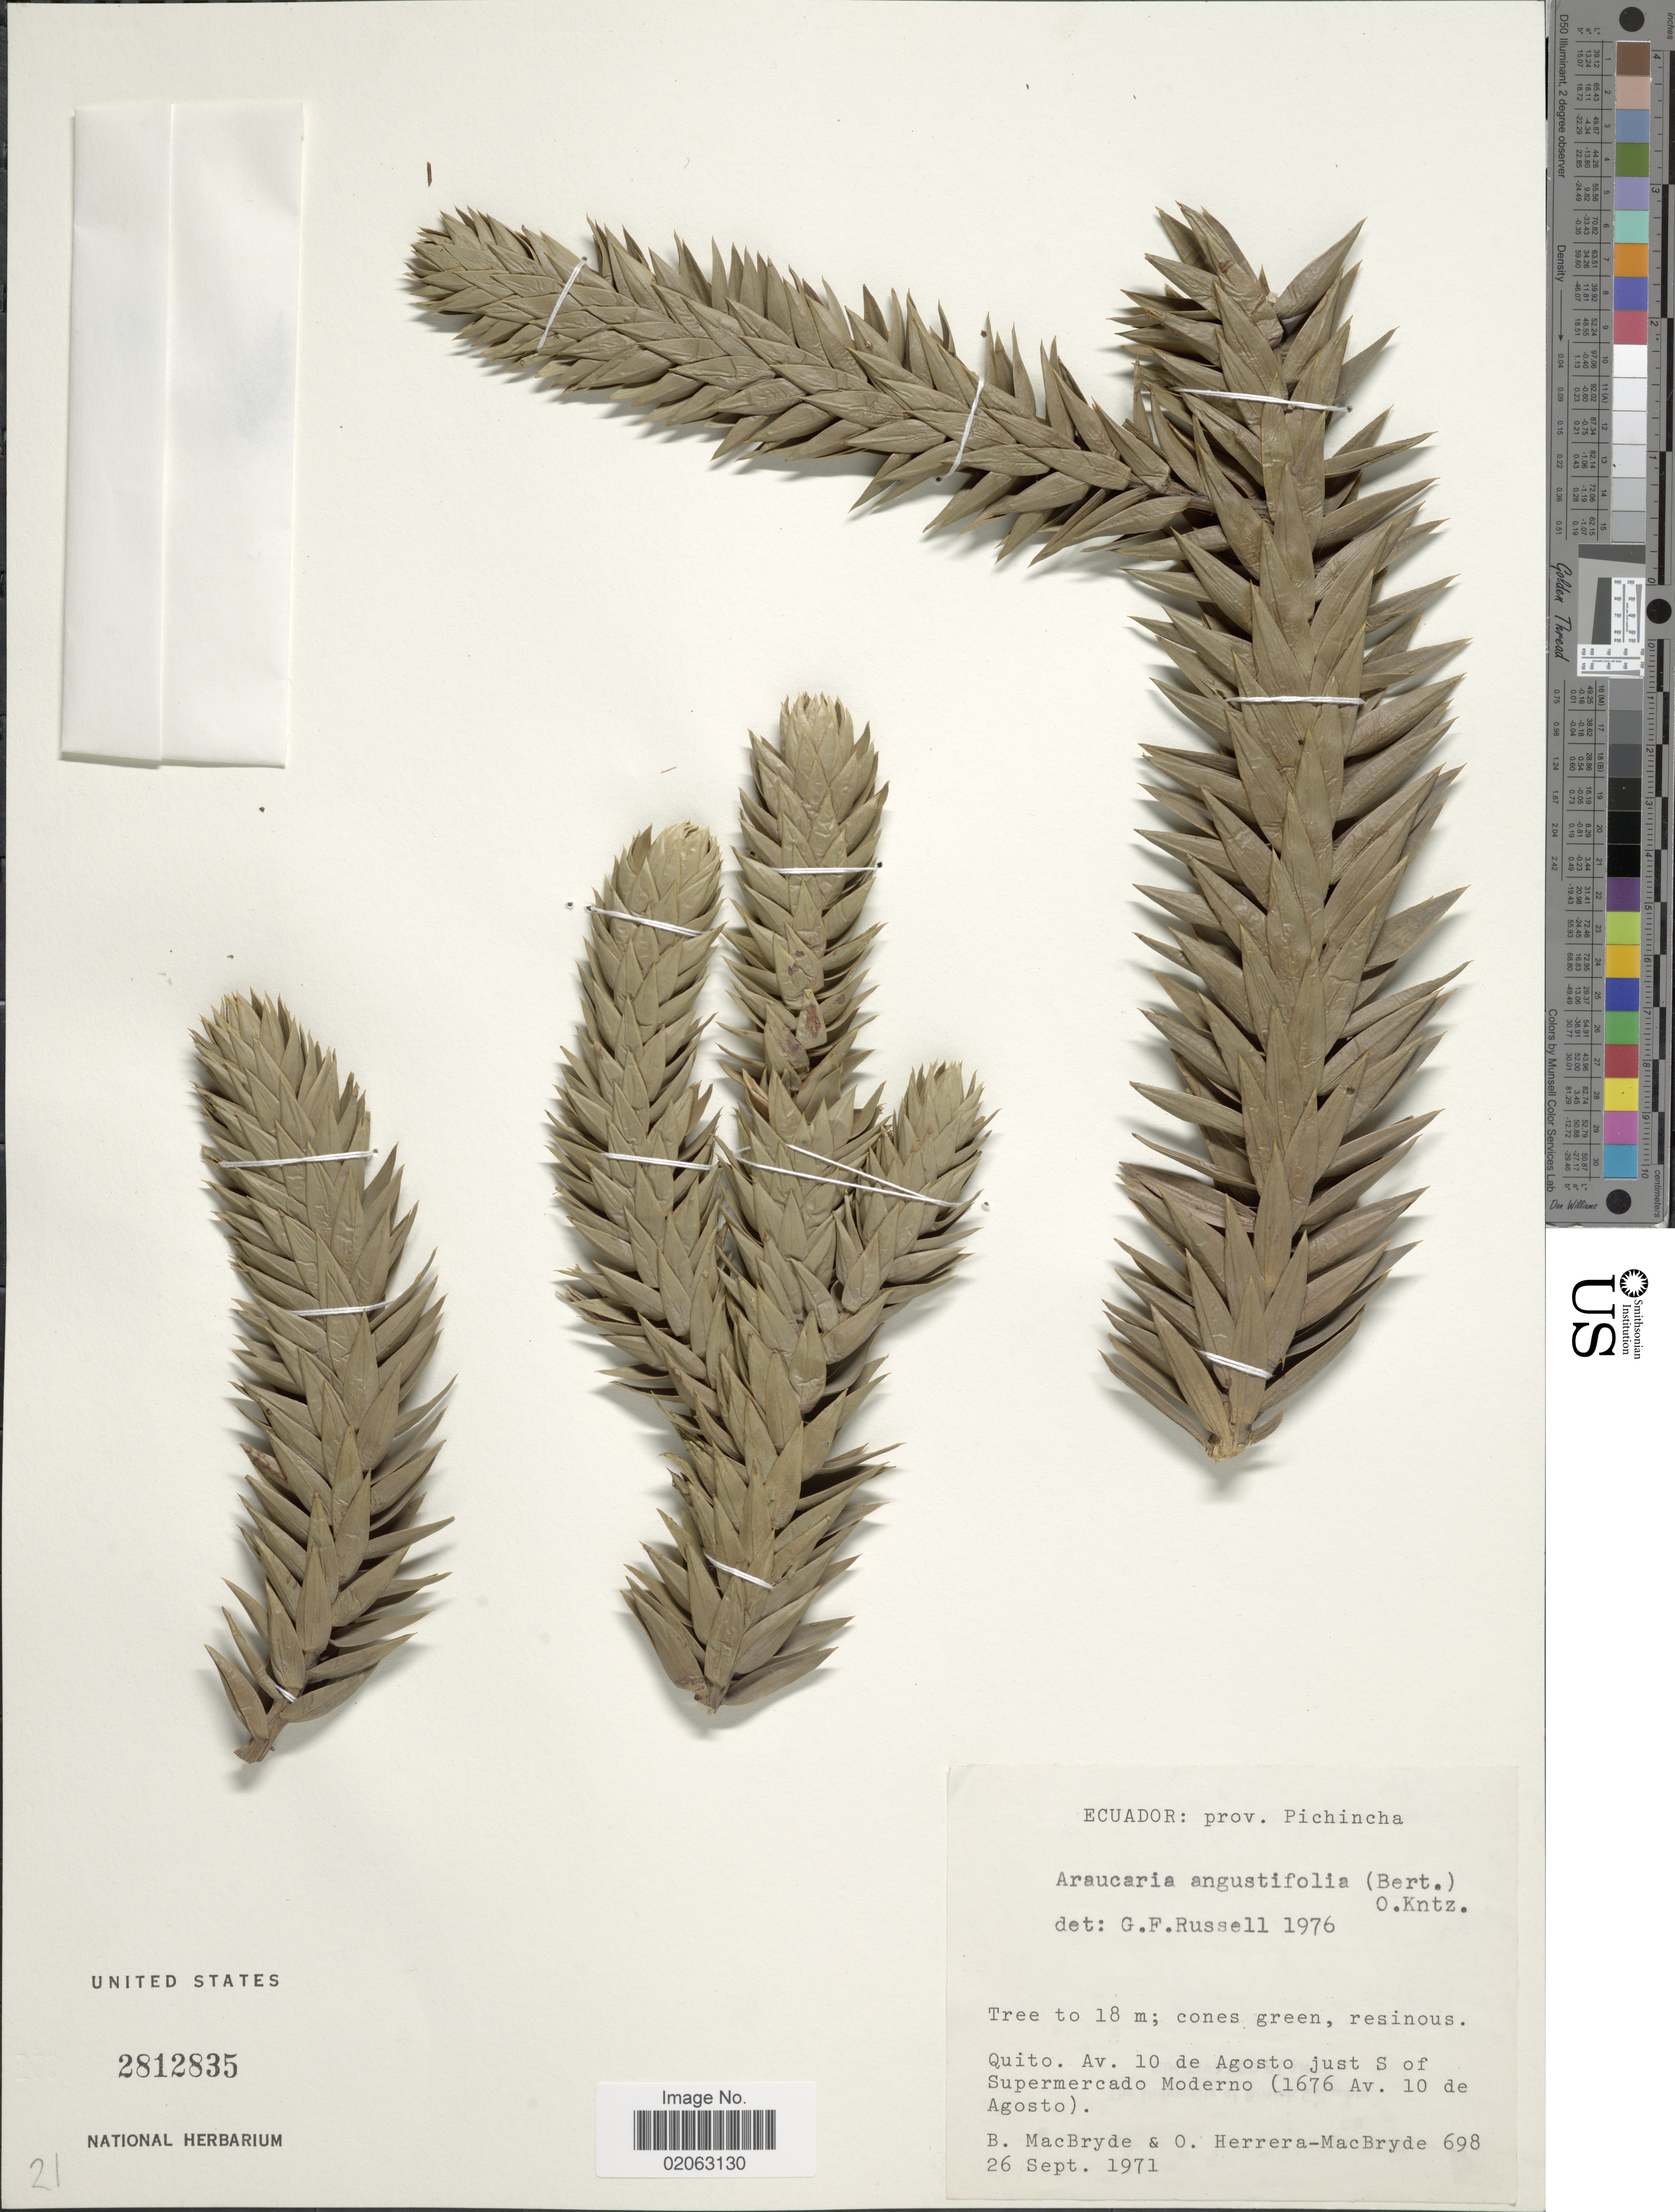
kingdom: Plantae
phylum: Tracheophyta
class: Pinopsida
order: Pinales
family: Araucariaceae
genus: Araucaria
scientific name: Araucaria angustifolia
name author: (Bertol.) Kuntze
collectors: B. MacBryde & O. Herrera-Macbryde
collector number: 698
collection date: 1971-09-26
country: Ecuador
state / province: Pichincha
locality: Quito. Av. 10 de Agosto just S of Supermercado Moderno (1676 Av. 10 de Agosto).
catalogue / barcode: US 2812835